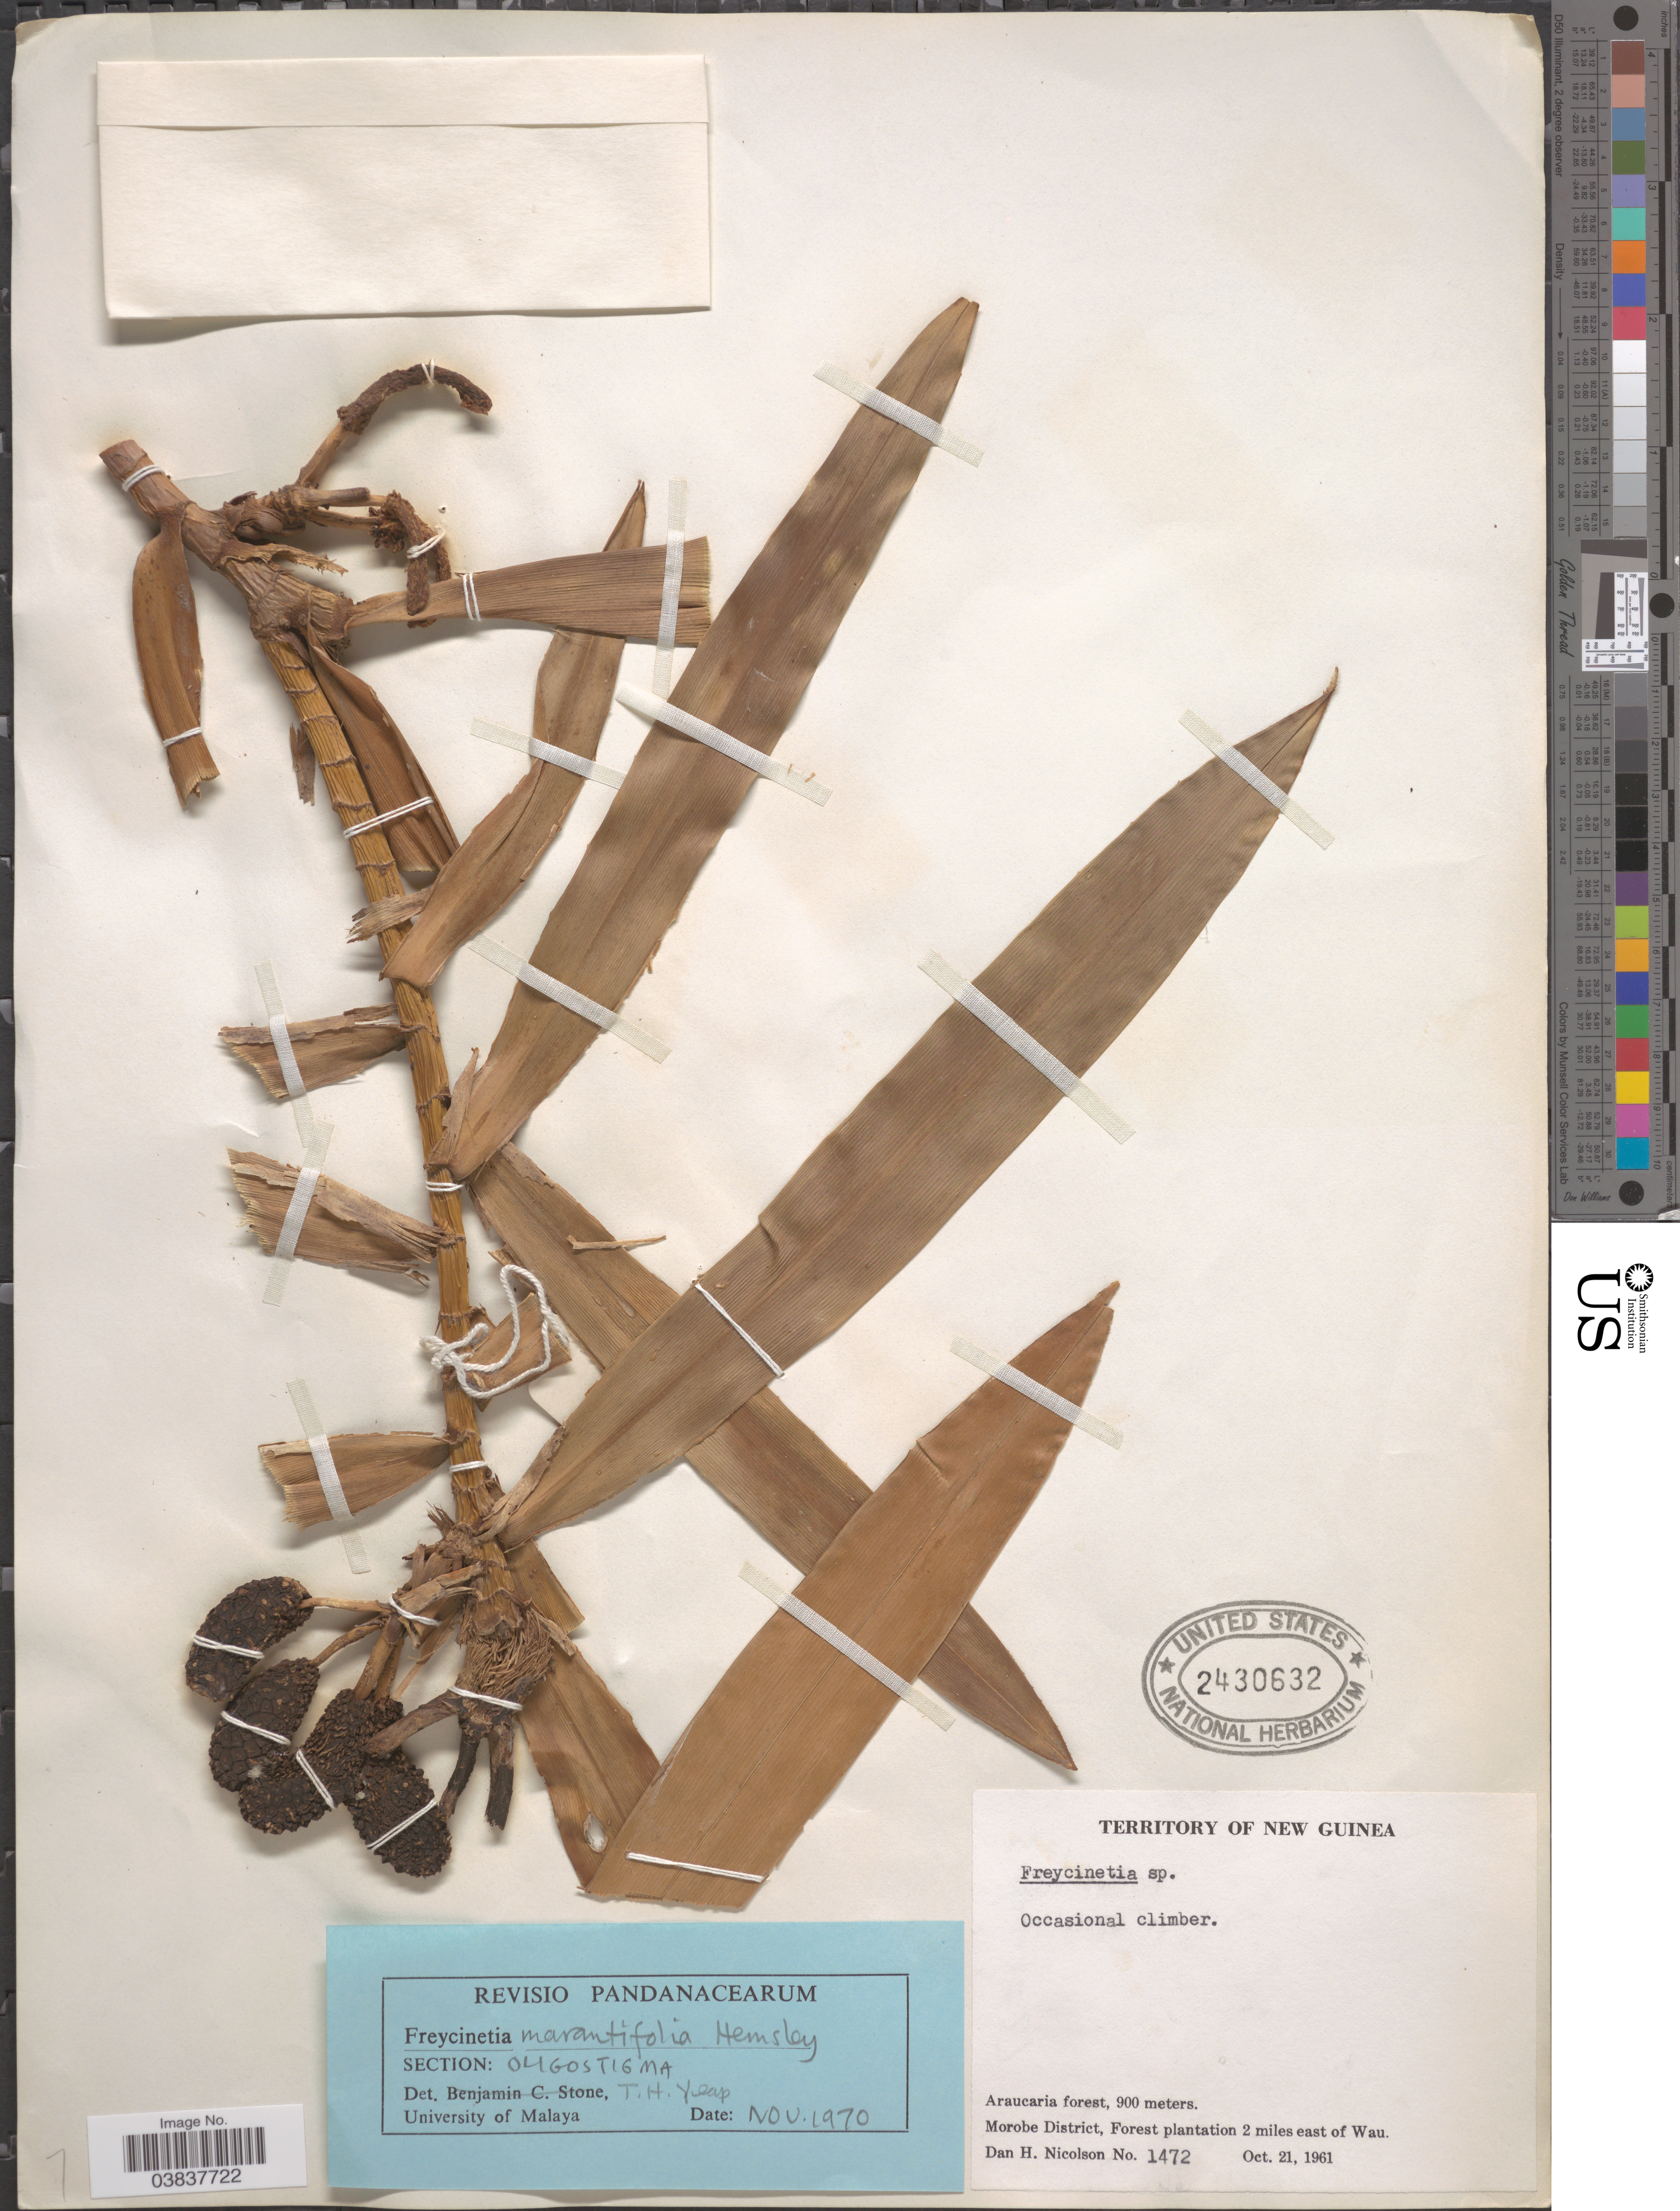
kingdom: Plantae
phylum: Tracheophyta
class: Liliopsida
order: Pandanales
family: Pandanaceae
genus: Freycinetia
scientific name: Freycinetia marantifolia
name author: Hemsl.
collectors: D. H. Nicolson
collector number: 1472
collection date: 1961-10-21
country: Papua New Guinea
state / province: Morobe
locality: New Guinea. Araucaria. Morobe District, Forest plantation 2 miles east of Wau.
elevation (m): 900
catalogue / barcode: US 2430632